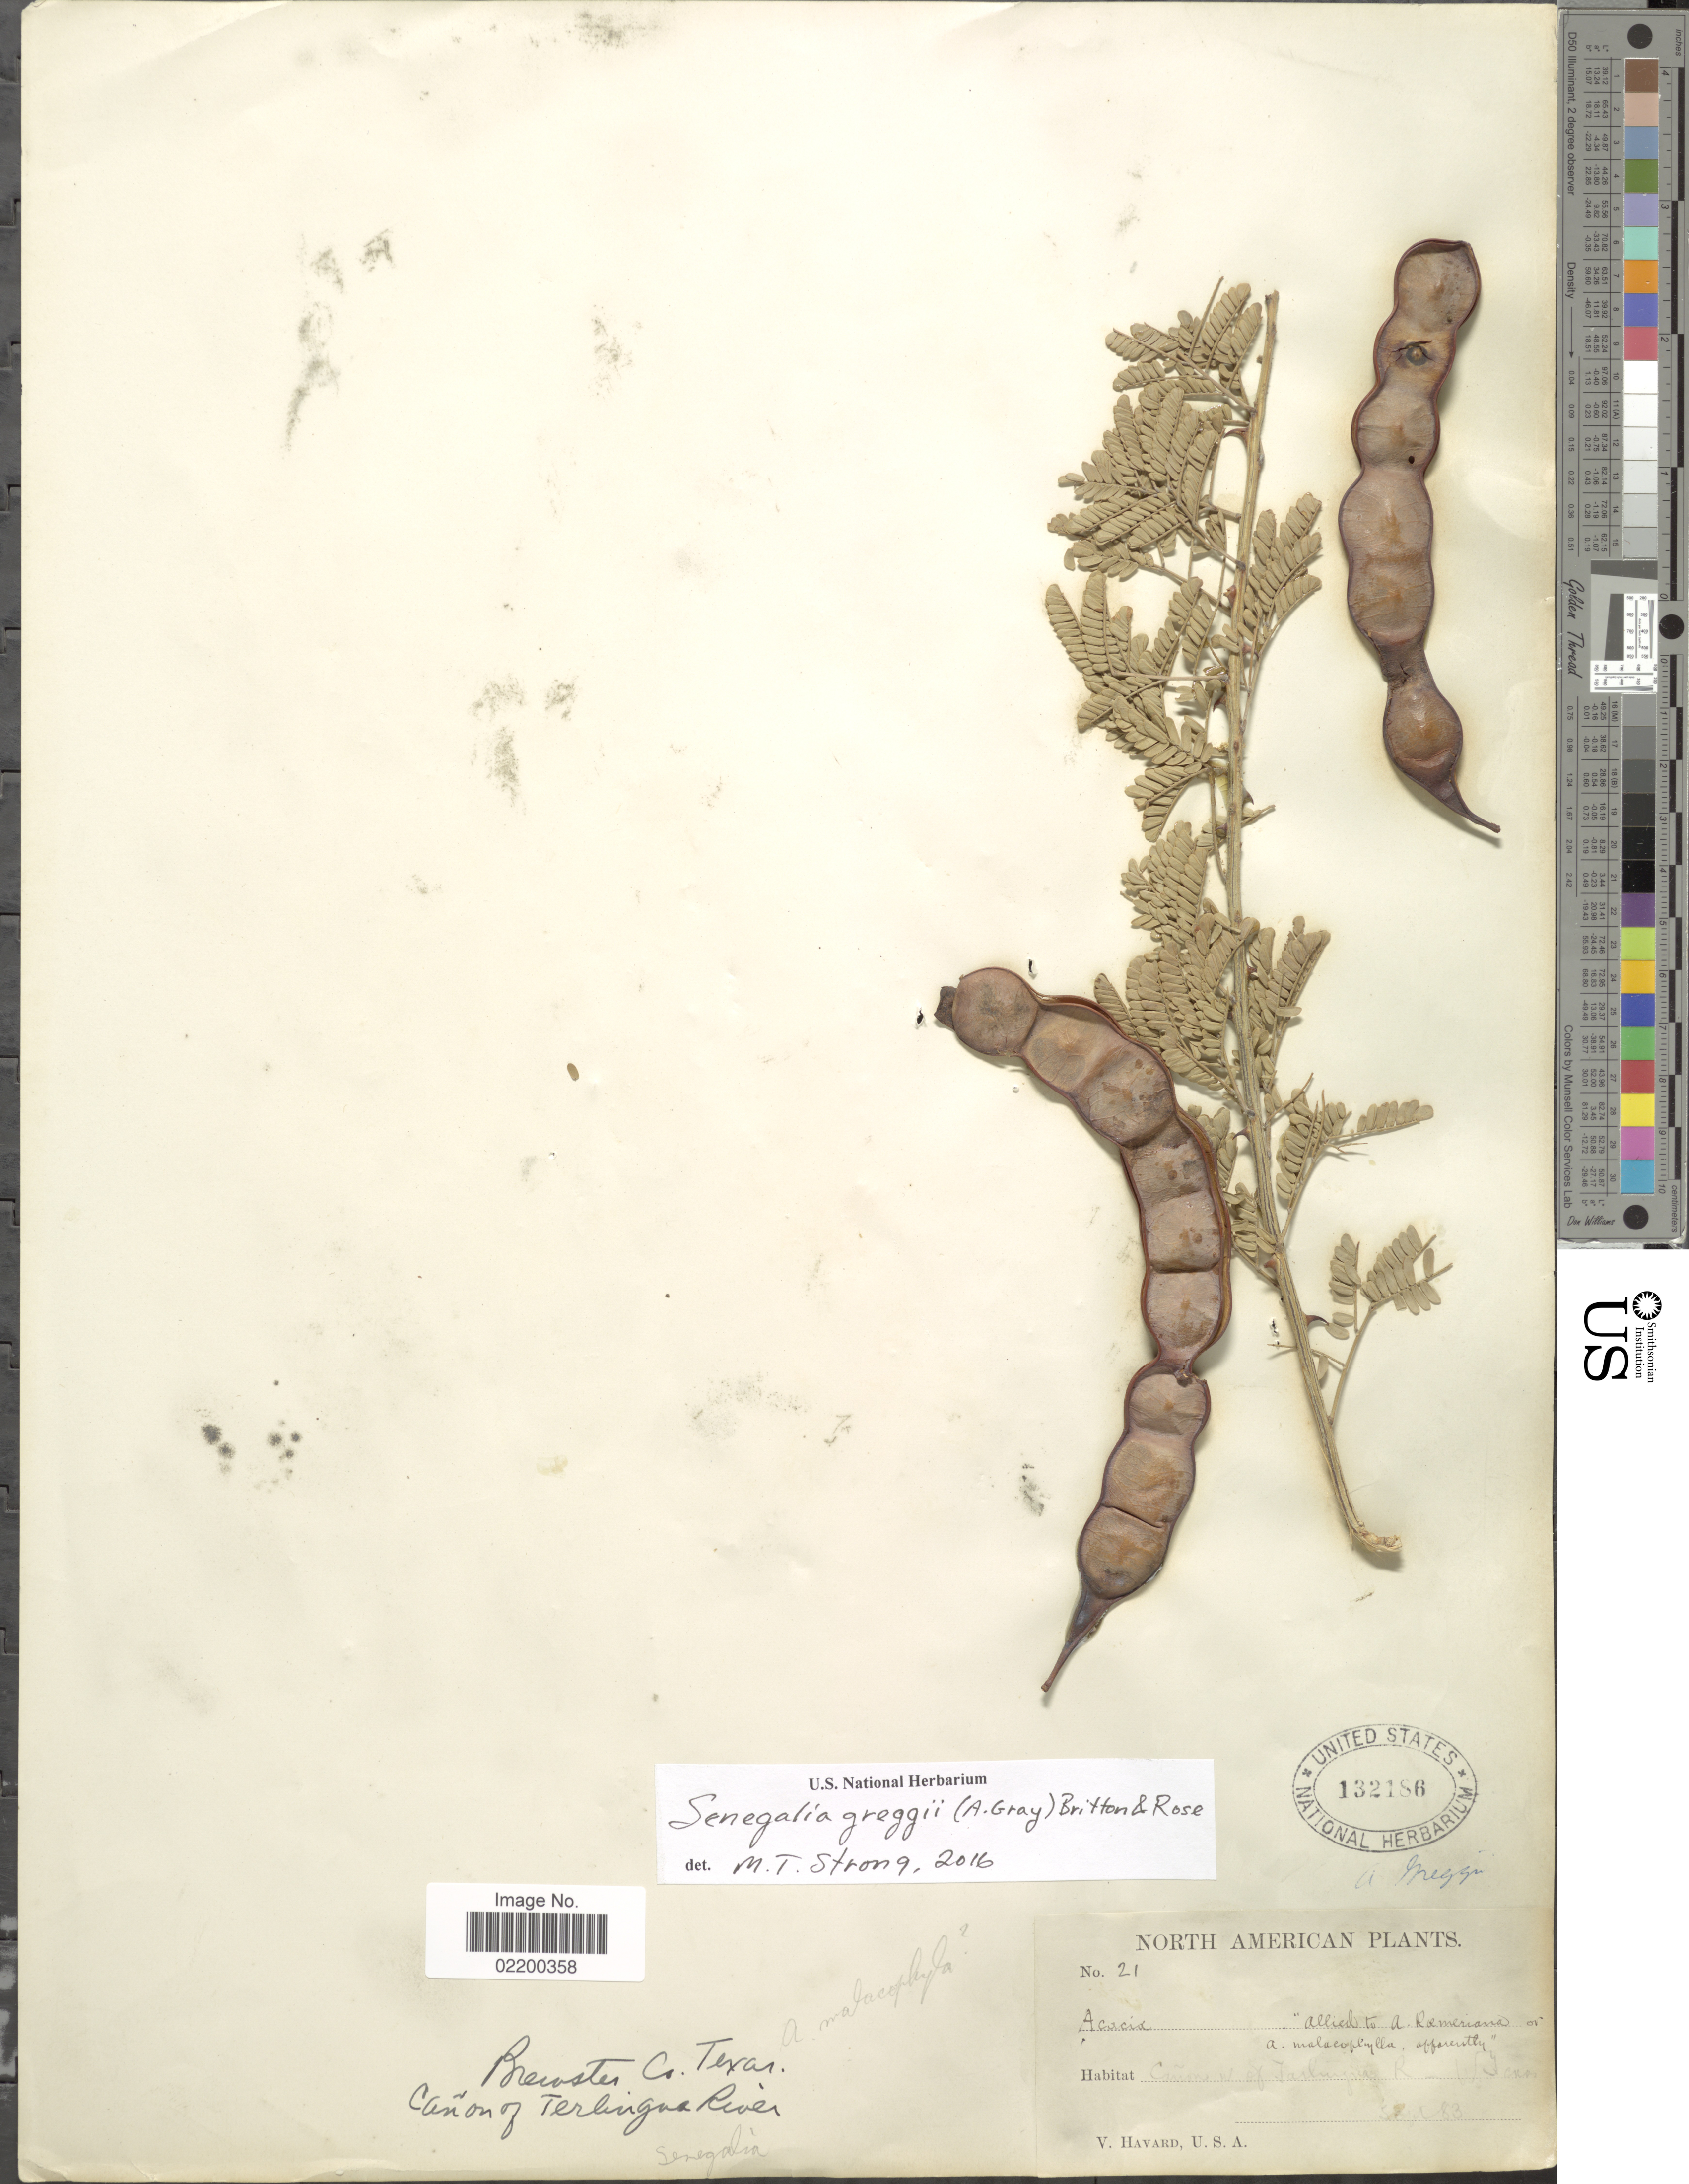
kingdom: Plantae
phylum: Tracheophyta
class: Magnoliopsida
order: Fabales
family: Fabaceae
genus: Senegalia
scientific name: Senegalia greggii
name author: (A. Gray) Britton & Rose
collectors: V. Havard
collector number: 21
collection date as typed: Transcribed d/m/y: /9/83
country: United States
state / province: Texas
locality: Cañon w of Terlingua River, Brewster Co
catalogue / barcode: US 132186